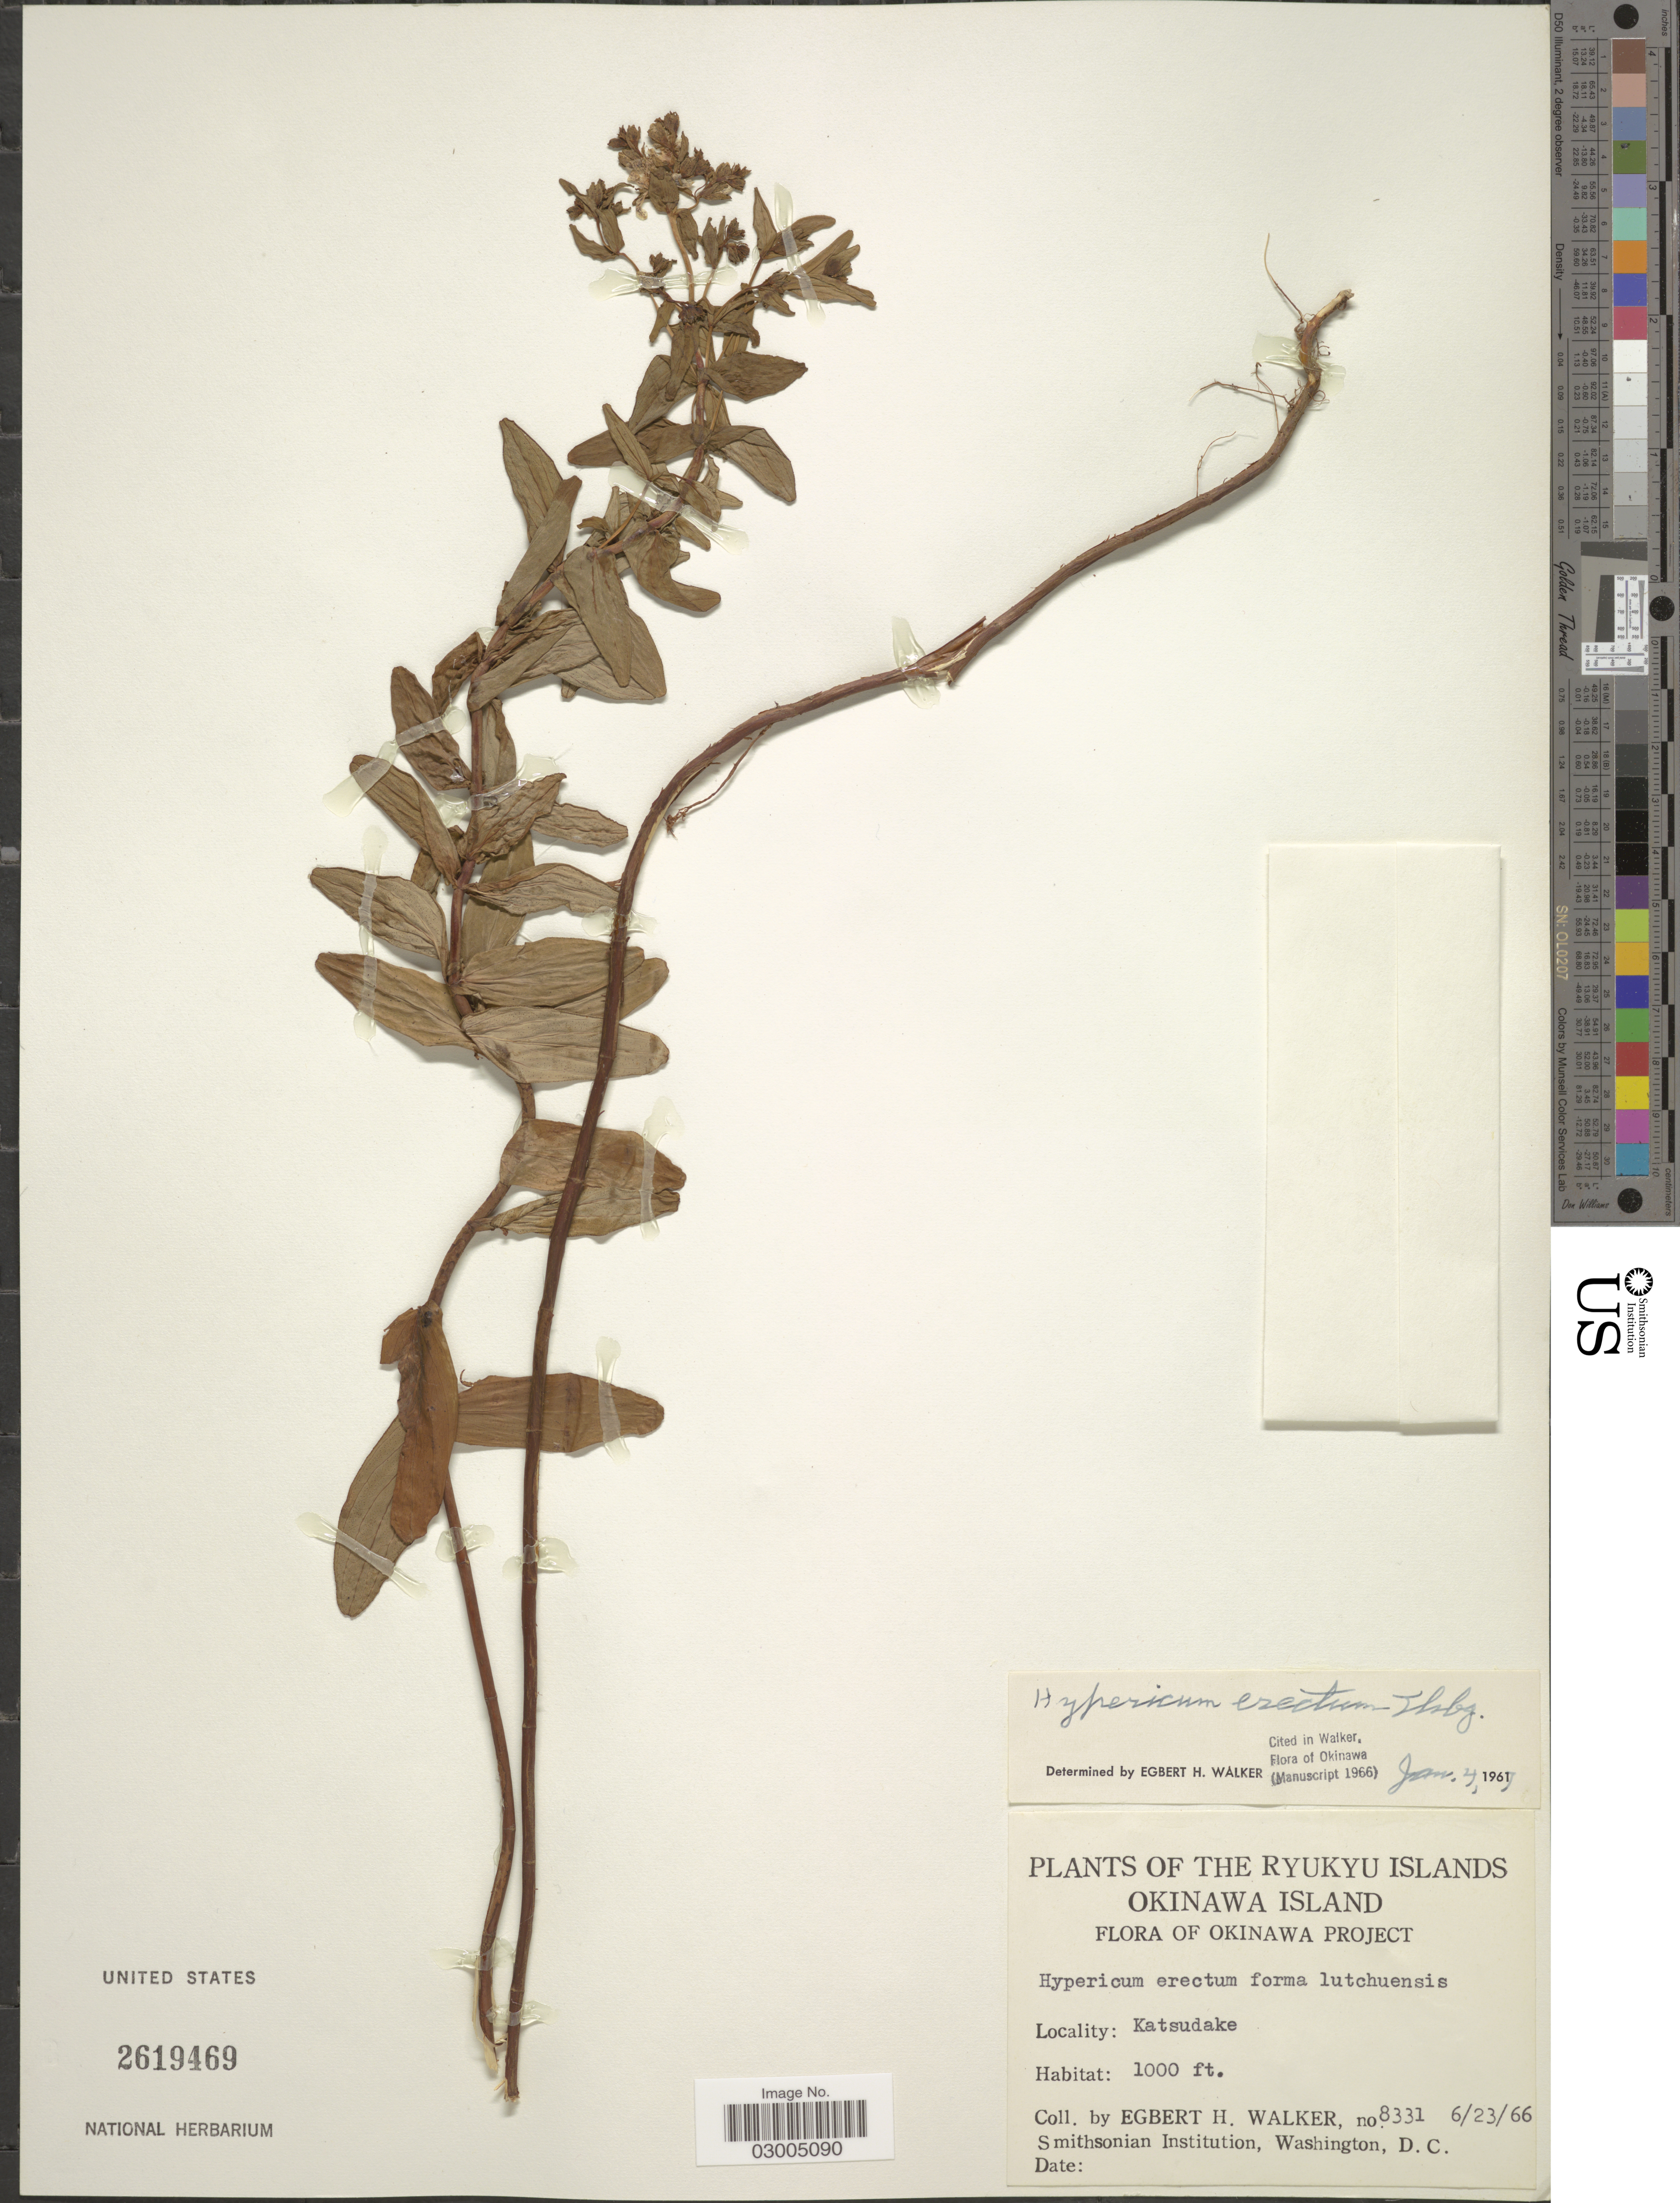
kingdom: Plantae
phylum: Tracheophyta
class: Magnoliopsida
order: Malpighiales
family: Hypericaceae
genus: Hypericum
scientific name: Hypericum erectum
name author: Thunb.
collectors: E. H. Walker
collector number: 8331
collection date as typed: Transcribed d/m/y: 23/6/66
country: Japan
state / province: Okinawa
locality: The Ryukyu Islands. Okinawa Islands. Okinawa Project. Katsudake.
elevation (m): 305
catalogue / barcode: US 2619469